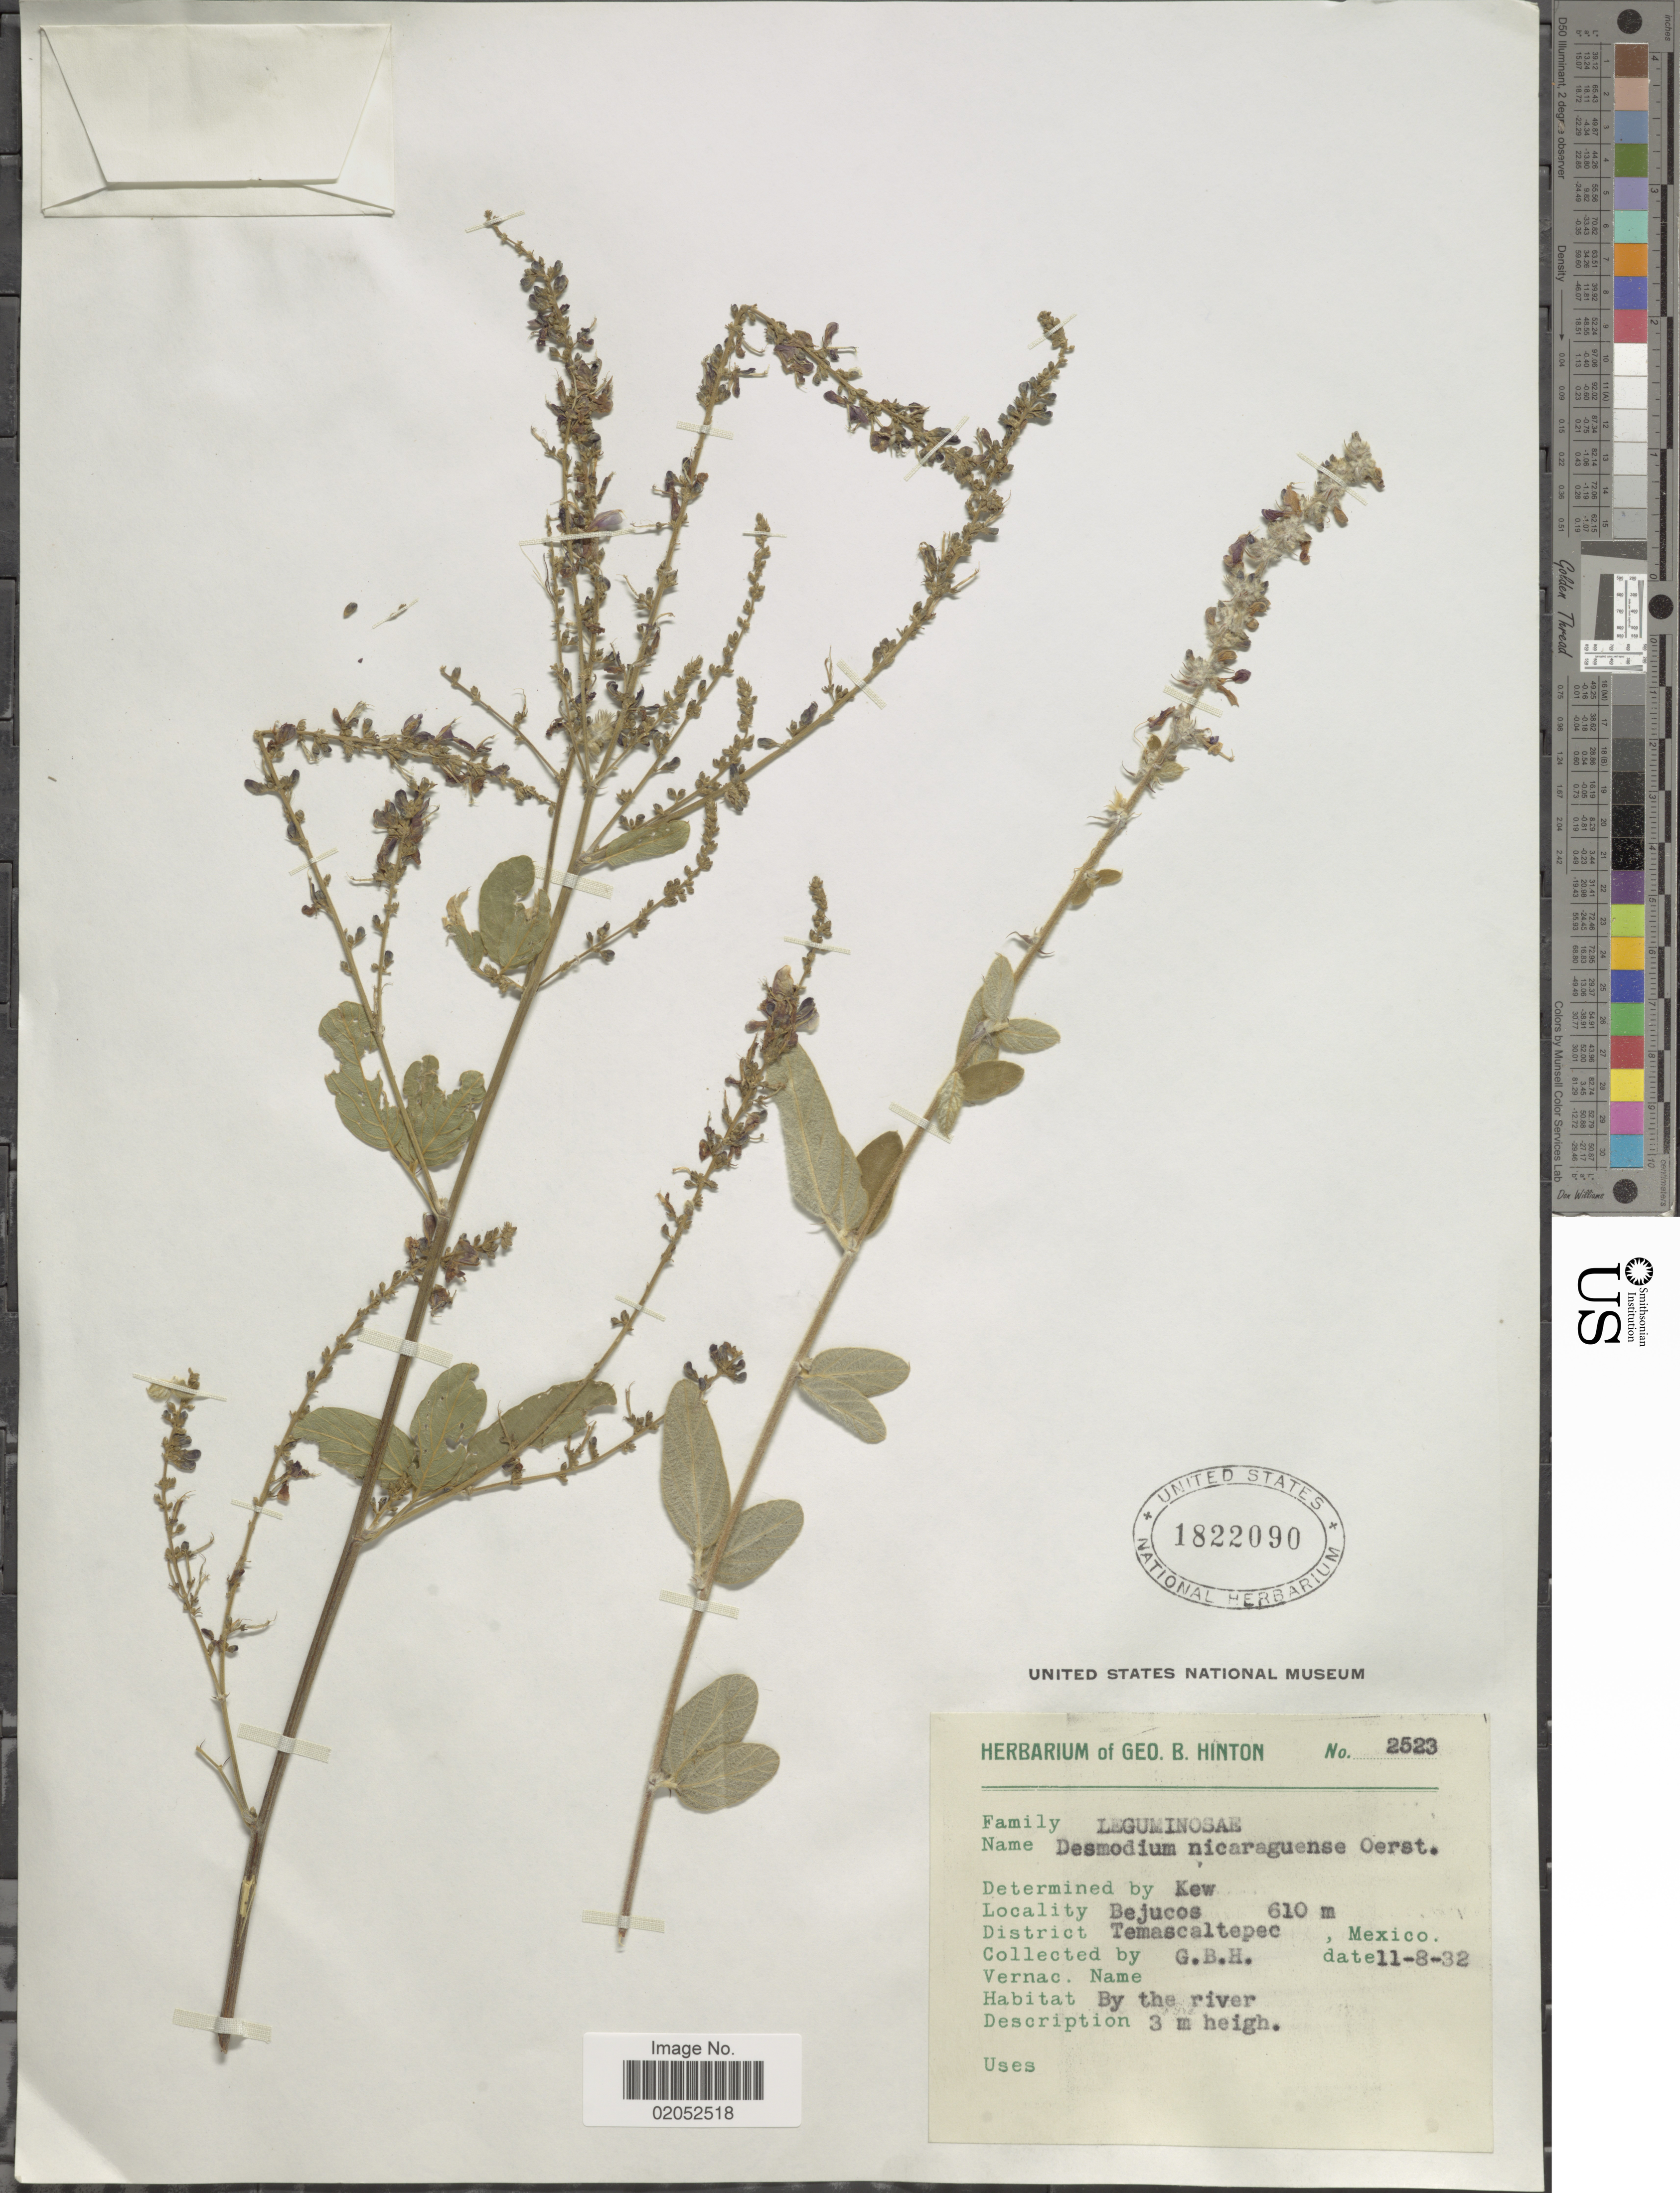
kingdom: Plantae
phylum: Tracheophyta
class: Magnoliopsida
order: Fabales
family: Fabaceae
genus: Desmodium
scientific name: Desmodium nicaraguense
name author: Oerst.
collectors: G. B. Hinton & et al.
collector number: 2523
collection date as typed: Transcribed d/m/y: 11/8/32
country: Mexico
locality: Bejucos, Temascaltepec, Mexico.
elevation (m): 610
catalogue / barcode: US 1822090